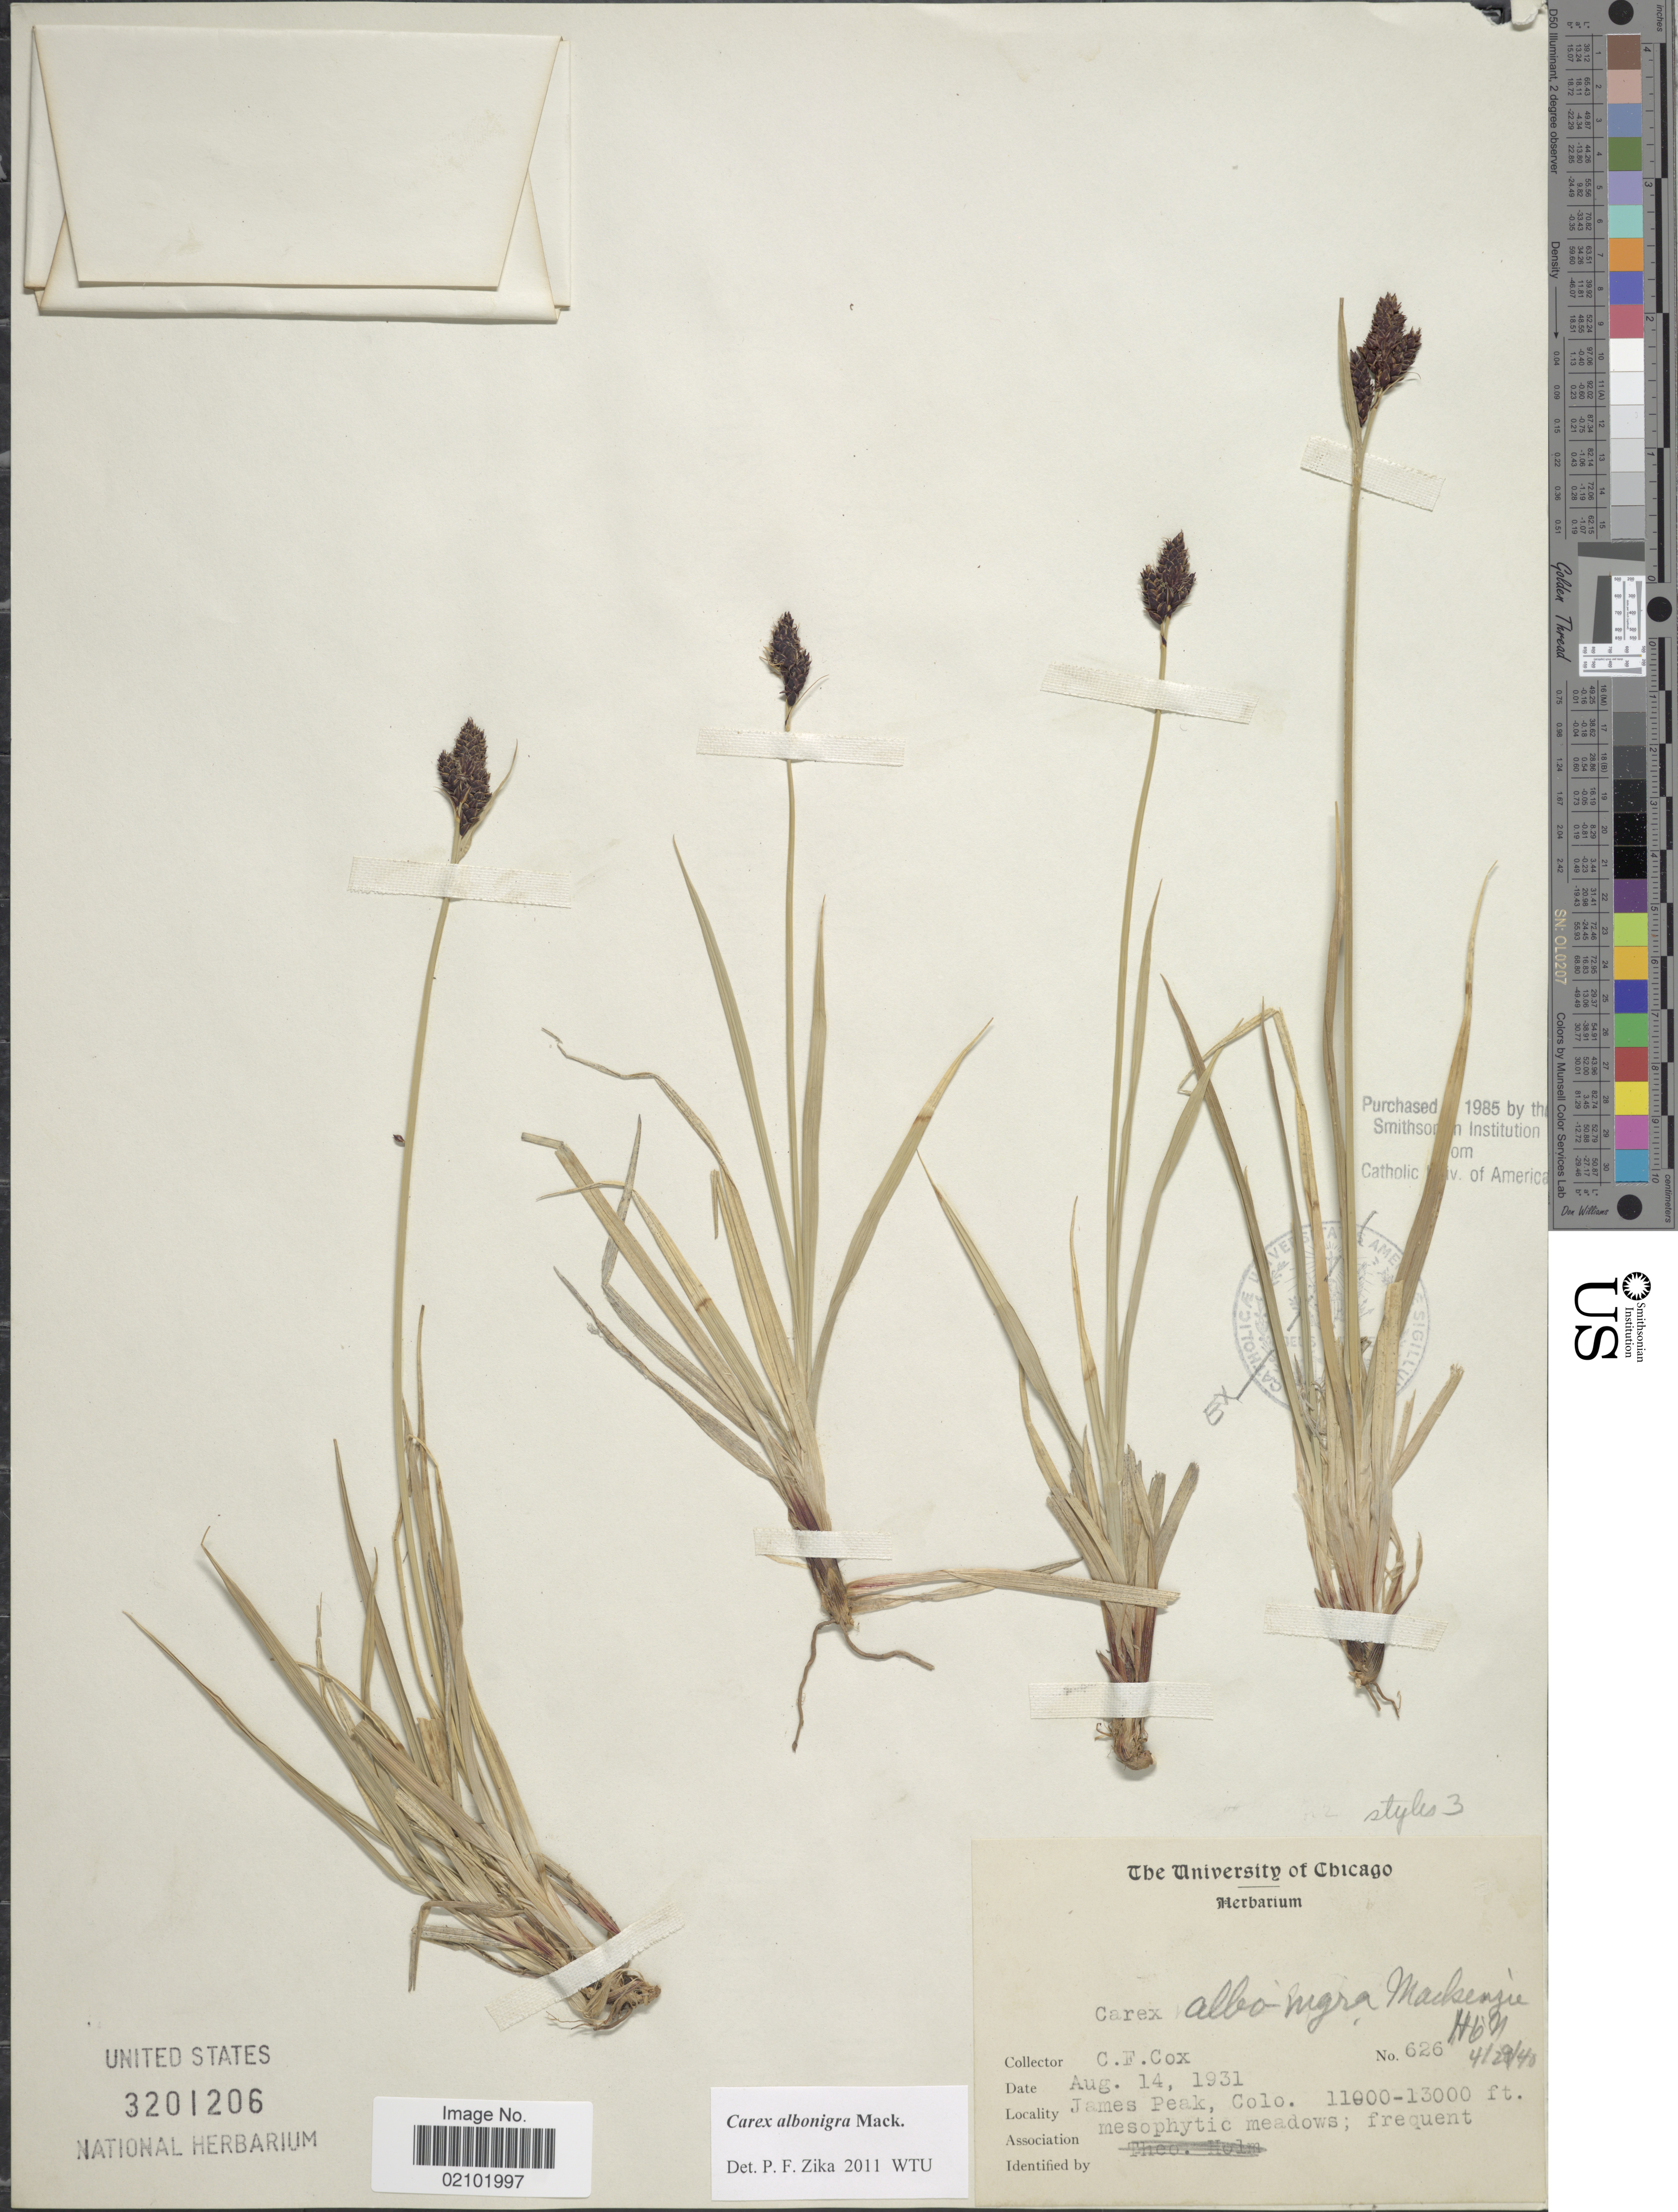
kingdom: Plantae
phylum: Tracheophyta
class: Liliopsida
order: Poales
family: Cyperaceae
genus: Carex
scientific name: Carex albonigra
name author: Mack.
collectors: C. Cox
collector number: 626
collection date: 1931-08-14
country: United States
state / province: Colorado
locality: James Peak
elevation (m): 3353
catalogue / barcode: US 3201206